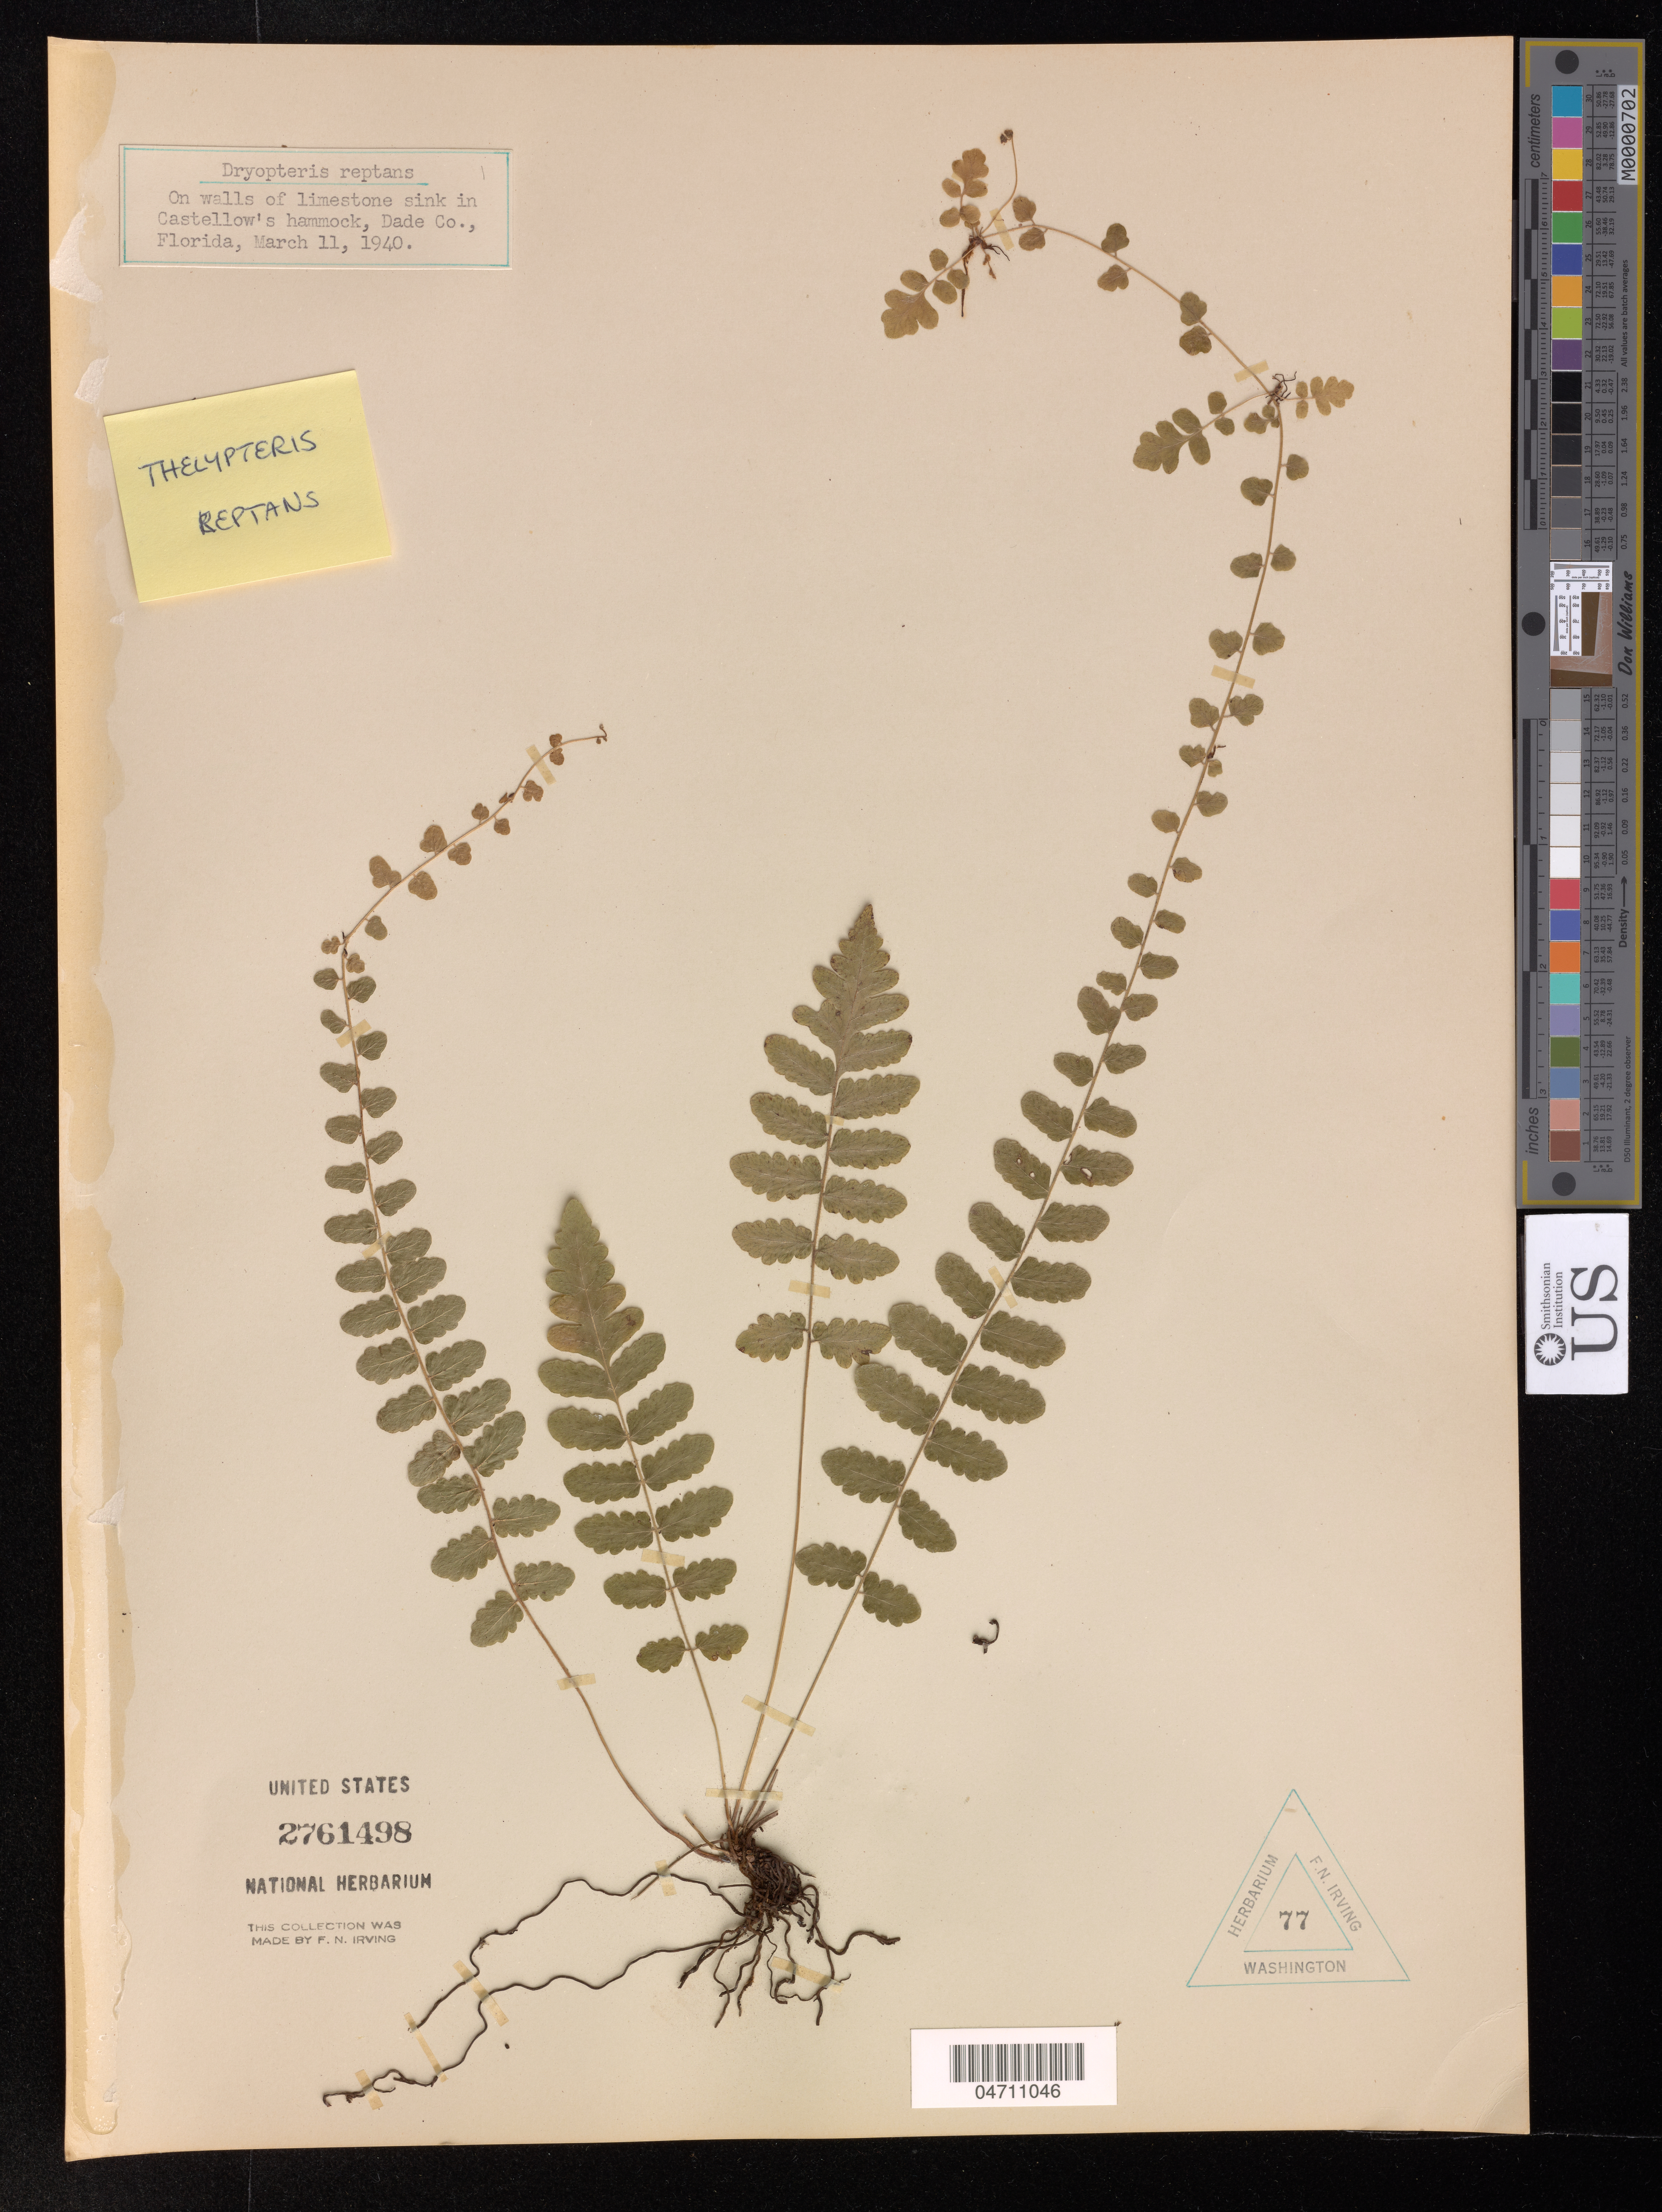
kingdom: Plantae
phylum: Tracheophyta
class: Polypodiopsida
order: Polypodiales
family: Thelypteridaceae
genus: Thelypteris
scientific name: Thelypteris reptans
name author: C.V. Morton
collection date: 1940-03-11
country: United States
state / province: Florida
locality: Castellow's hammock, Dade Co.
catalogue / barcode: US 2761498